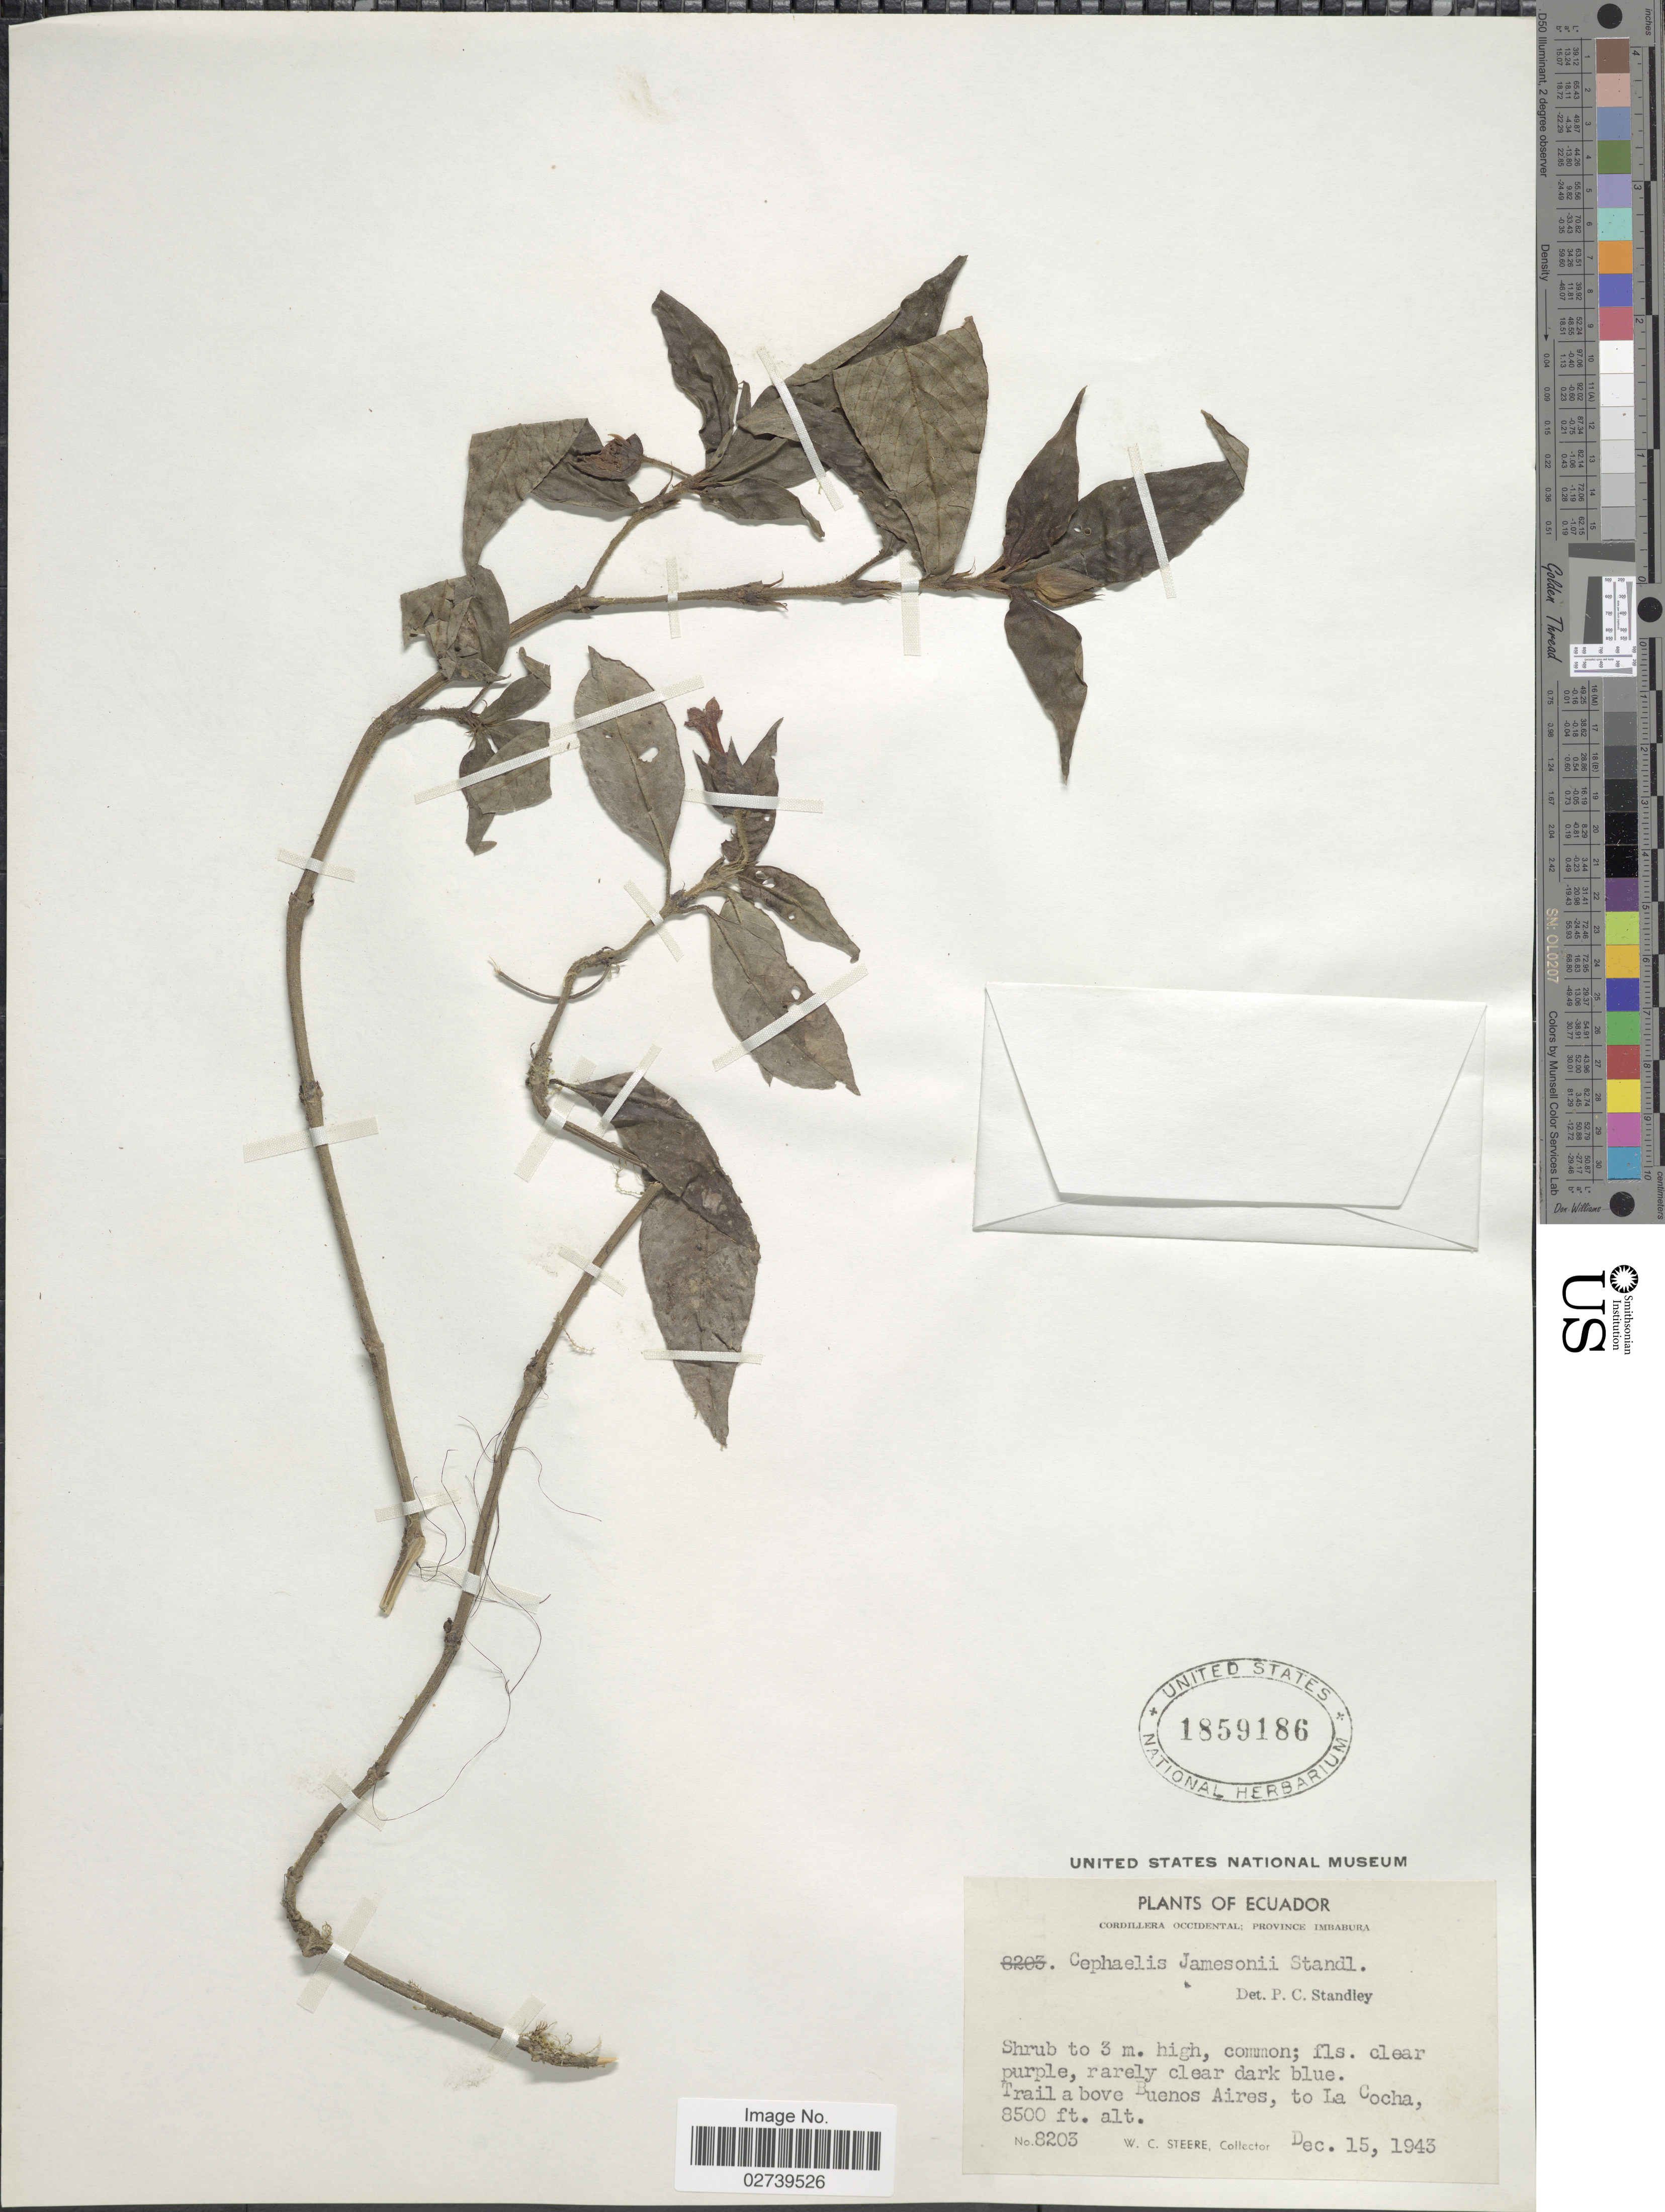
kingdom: Plantae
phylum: Tracheophyta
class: Magnoliopsida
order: Gentianales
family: Rubiaceae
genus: Palicourea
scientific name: Palicourea fuchsioides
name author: C.M. Taylor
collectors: W. C. Steere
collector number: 8203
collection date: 1943-12-15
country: Ecuador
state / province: Imbabura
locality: Cordillera Occidental, Trail above Buenos Aires, to La Cocha.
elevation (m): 2591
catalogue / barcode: US 1859186